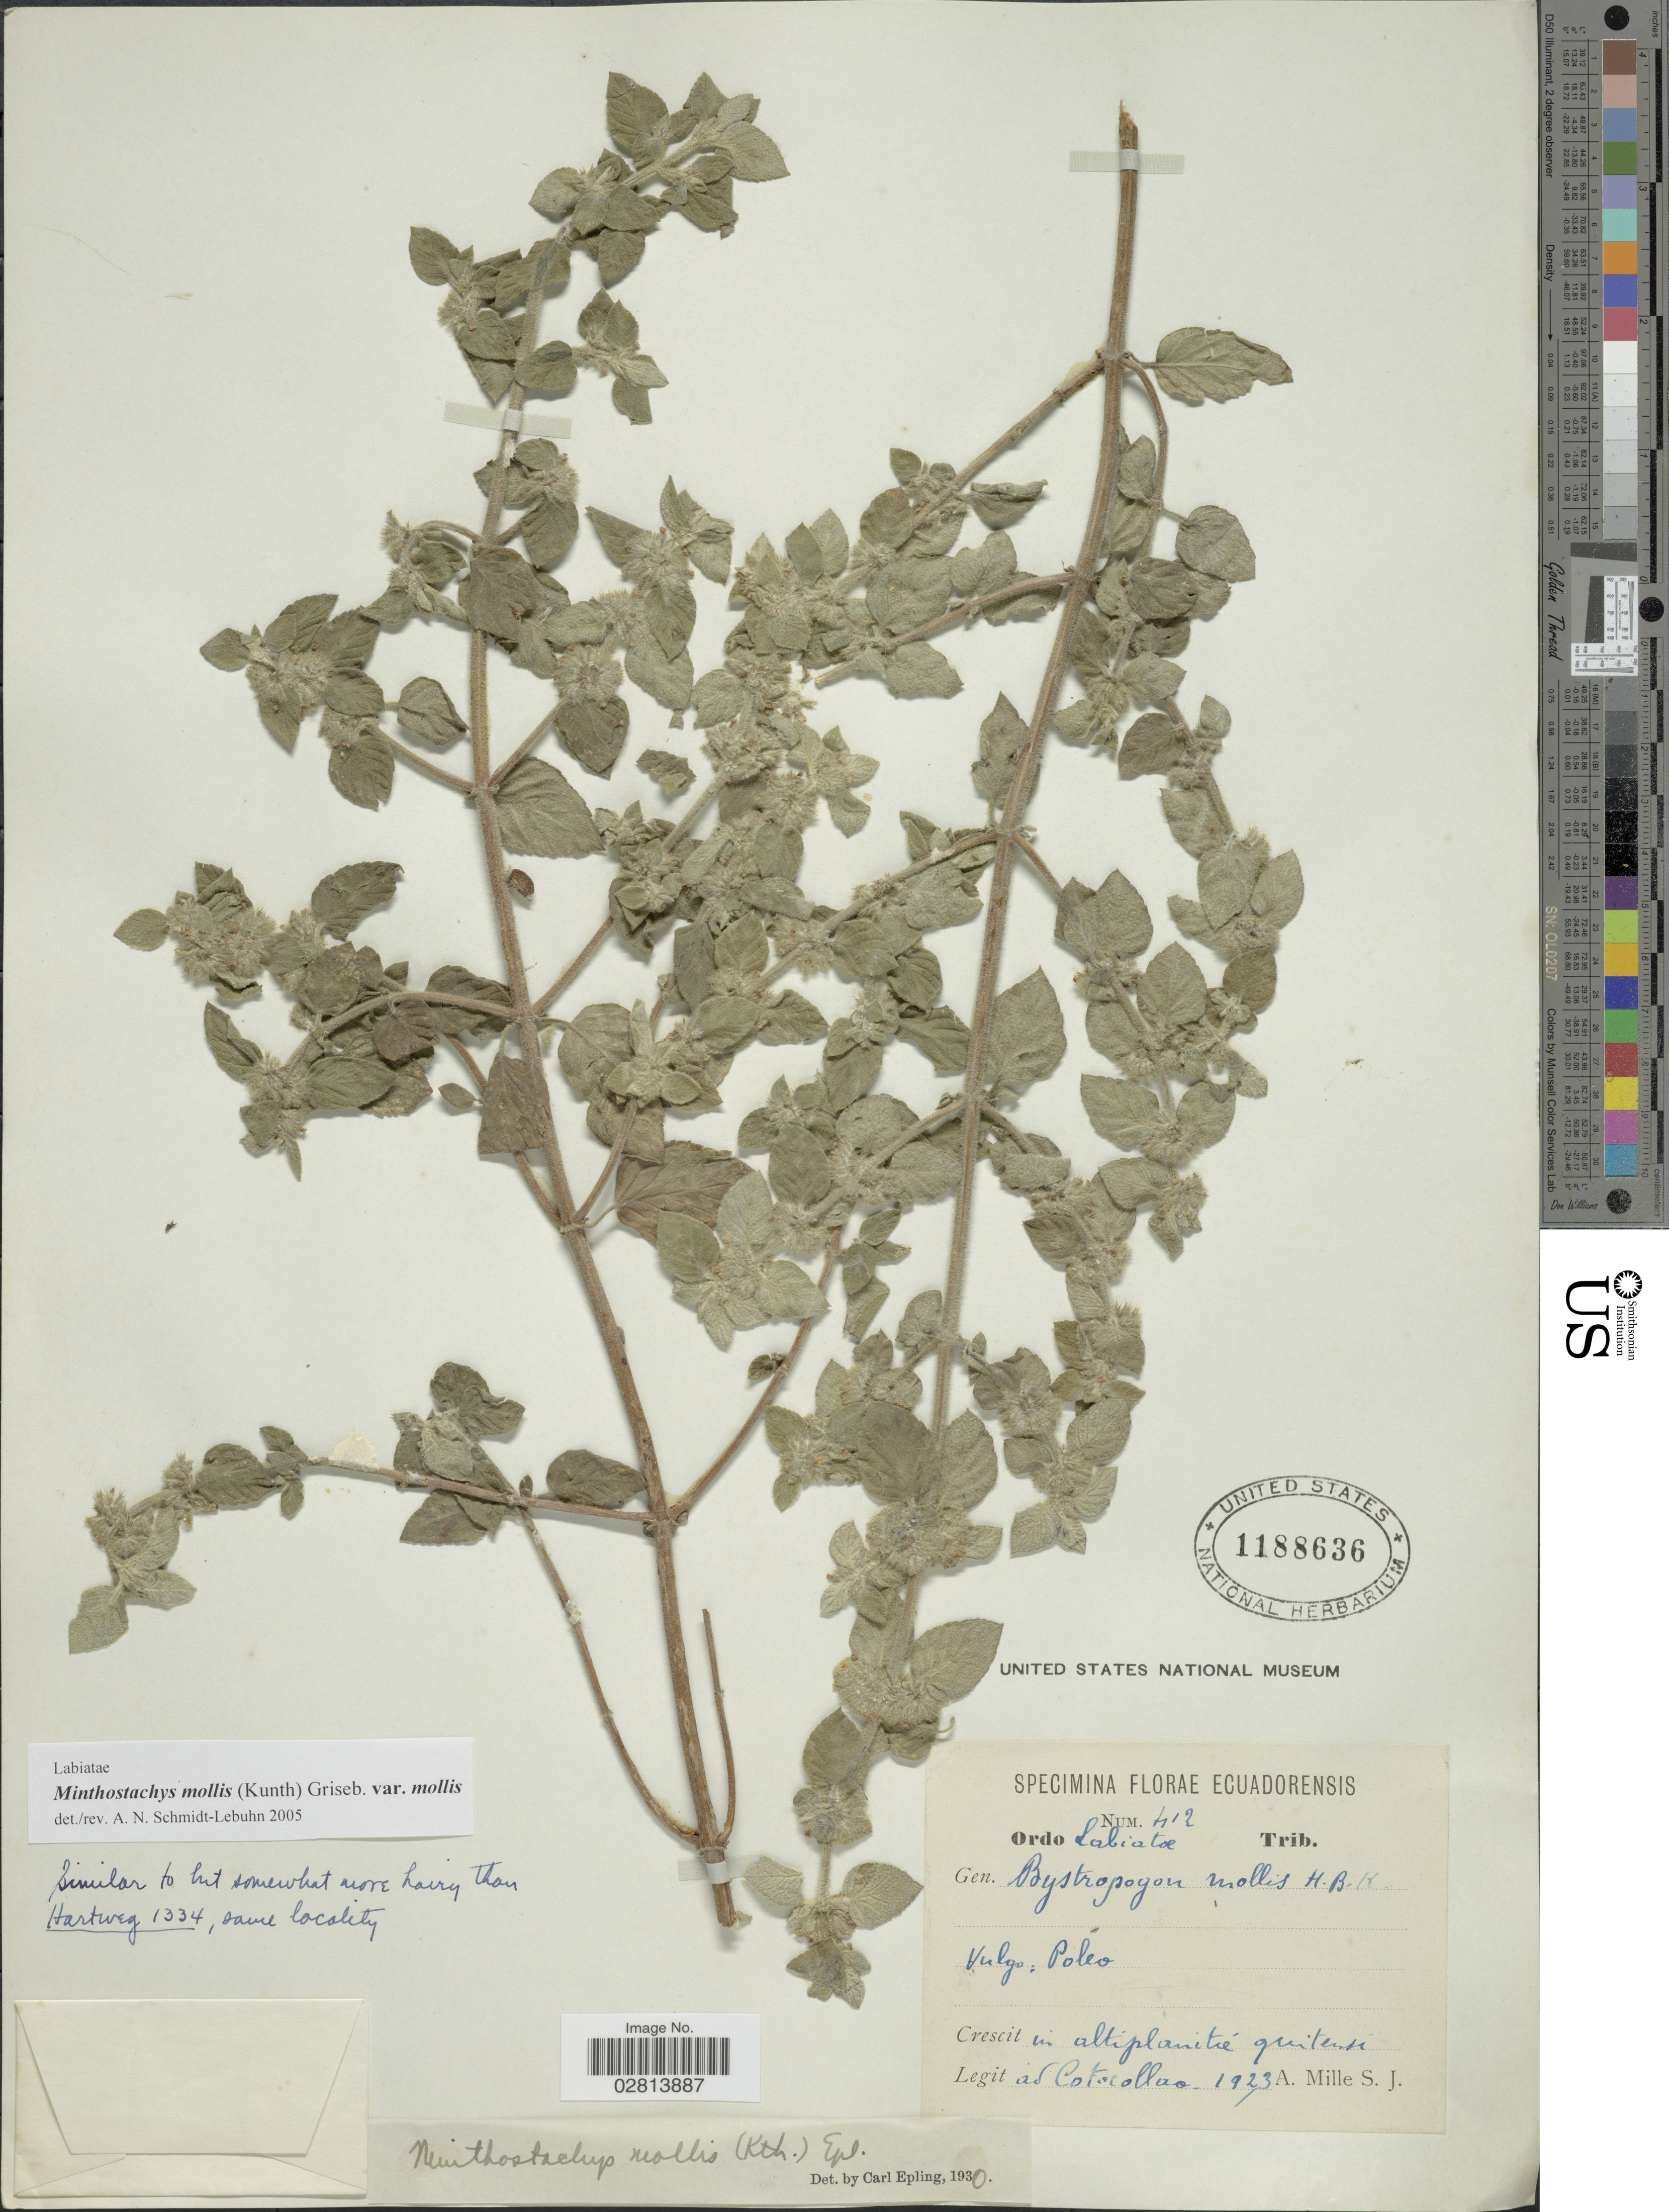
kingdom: Plantae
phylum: Tracheophyta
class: Magnoliopsida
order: Lamiales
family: Lamiaceae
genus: Minthostachys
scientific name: Minthostachys mollis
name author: (Kunth) Griseb.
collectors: A. Mille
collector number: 412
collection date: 1923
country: Ecuador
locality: Ad Cotocollao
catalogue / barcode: US 1188636